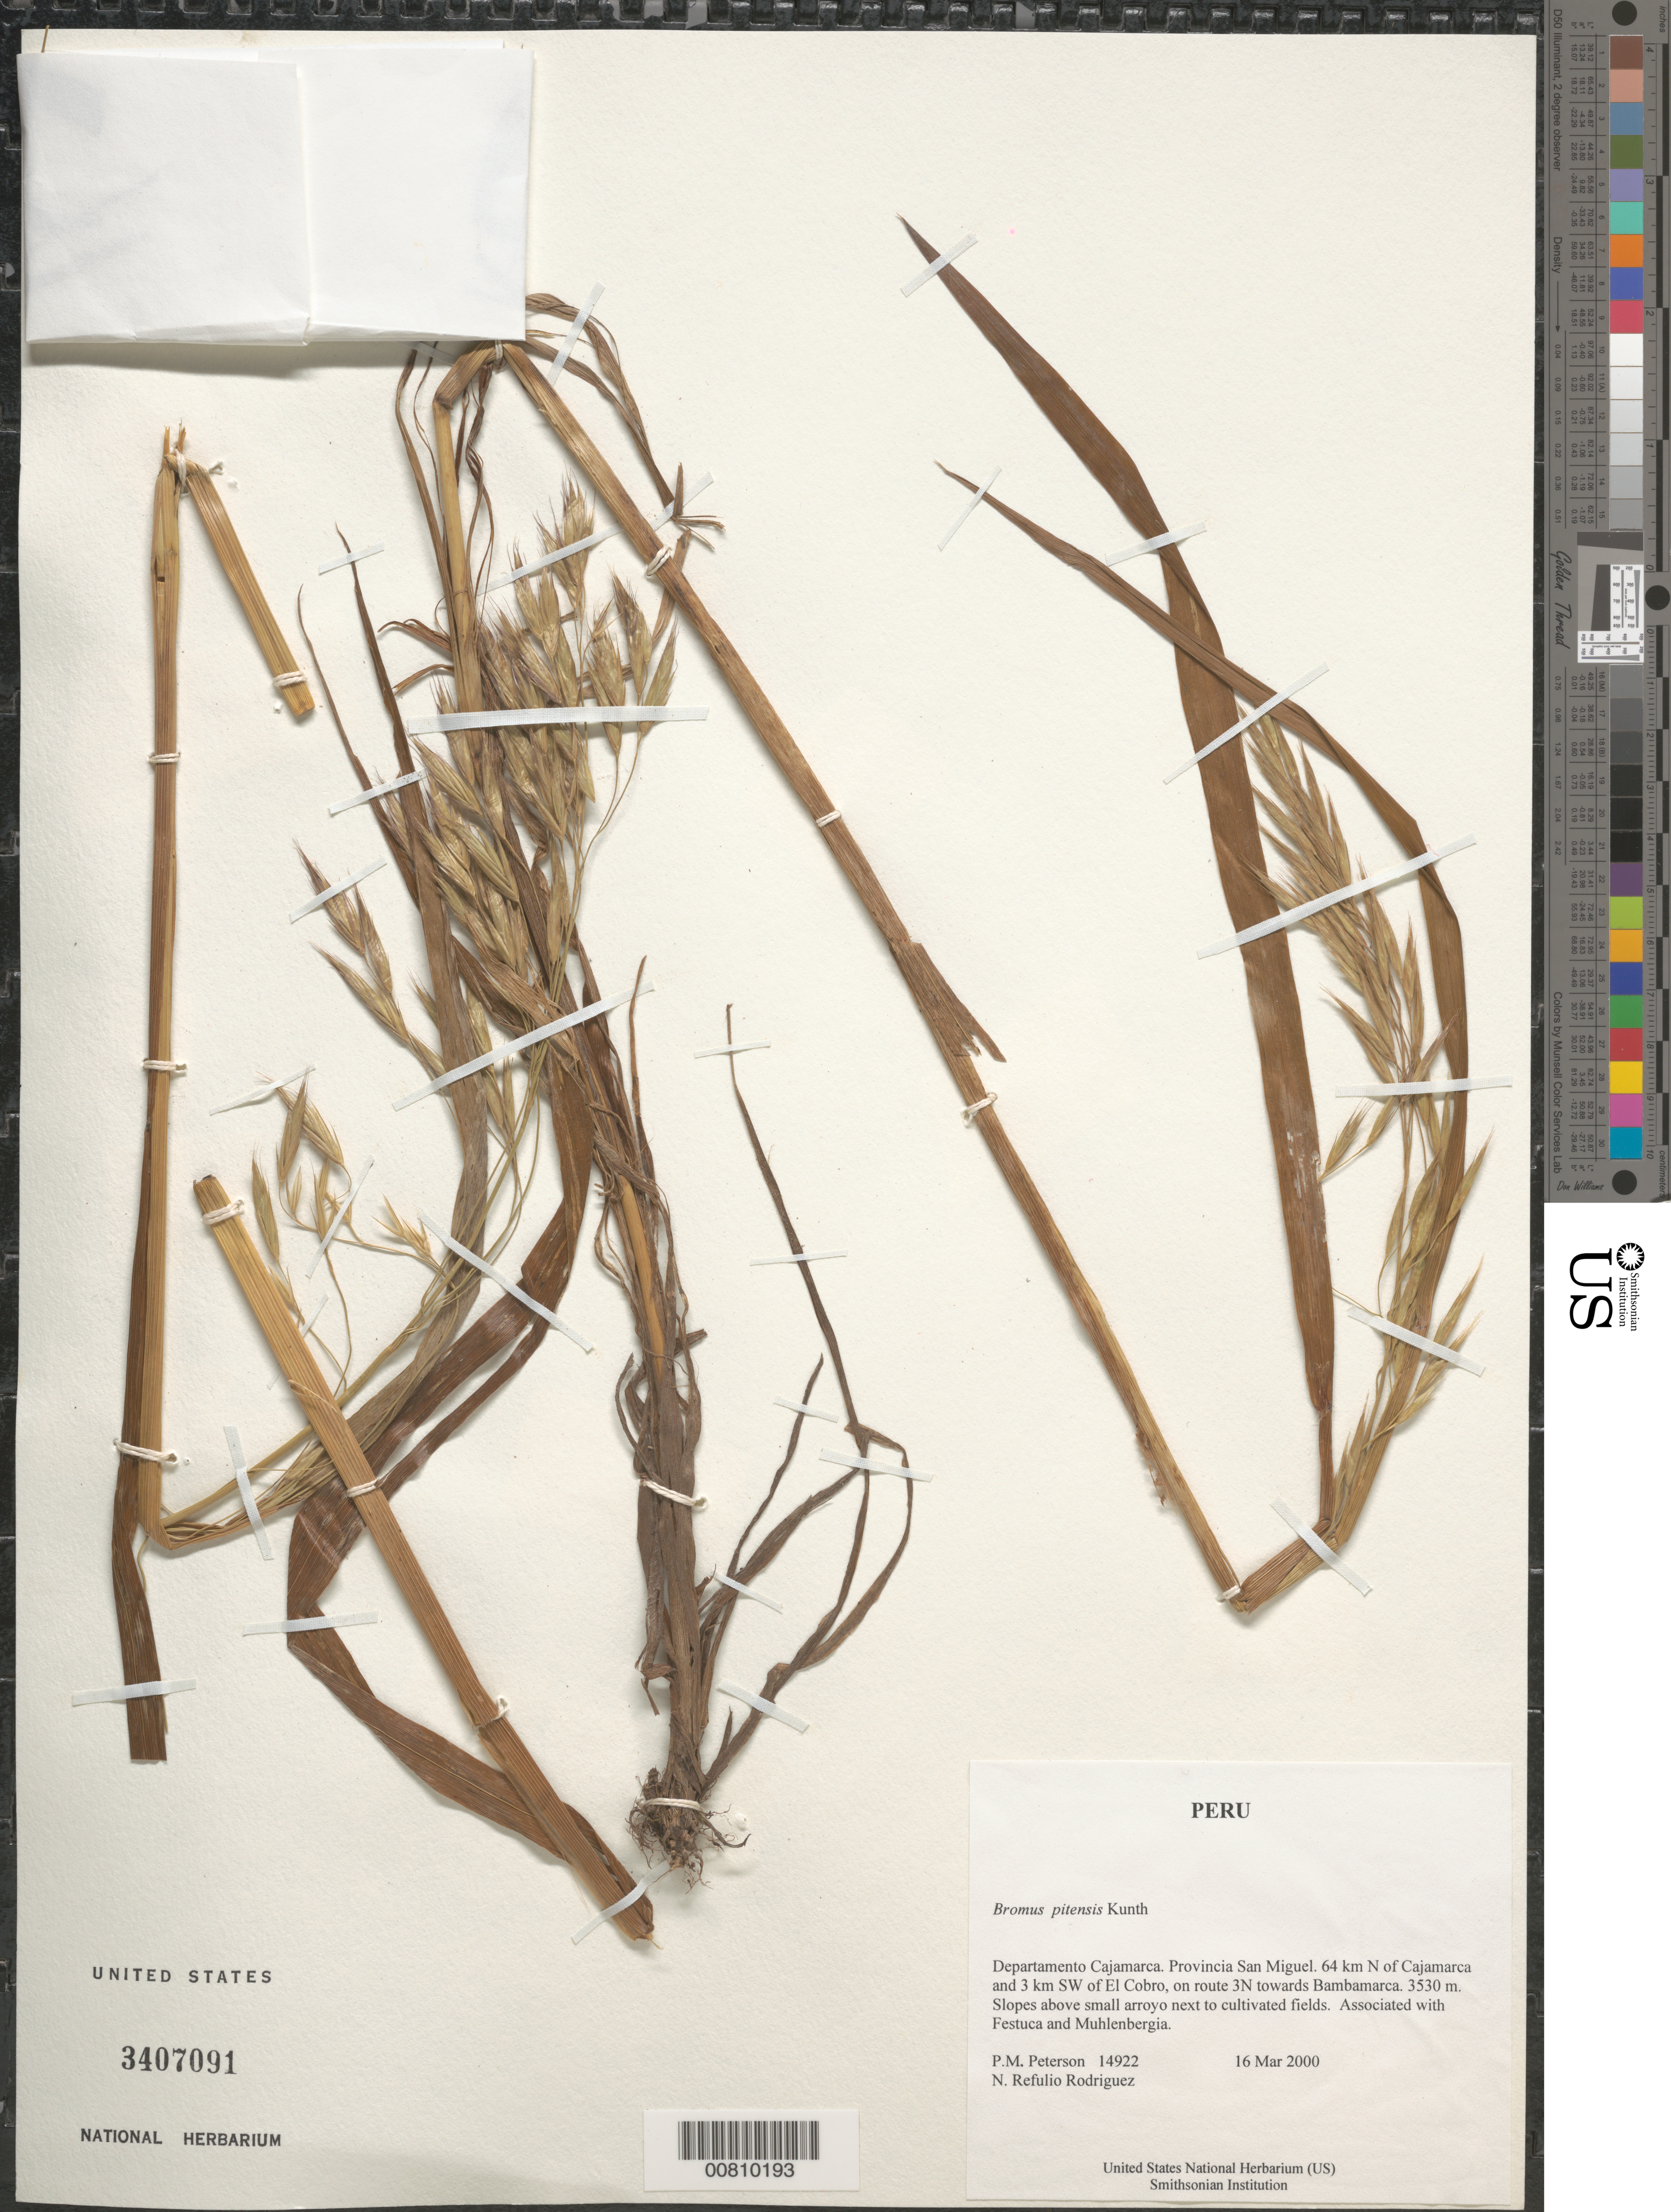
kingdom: Plantae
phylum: Tracheophyta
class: Liliopsida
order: Poales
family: Poaceae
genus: Bromus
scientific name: Bromus pitensis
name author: Kunth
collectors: P. M. Peterson & N. Refulio-Rodríguez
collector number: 14922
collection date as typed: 16 Mar 2000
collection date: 2000-03-16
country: Peru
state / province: Cajamarca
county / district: San Miguel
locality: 64 km N of Cajamarca and 3 km SW of El Cobro, on route 3N towards Bambamarca.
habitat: Slopes above small arroyo next to cultivated fields. Associated with Festuca and Muhlenbergia.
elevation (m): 3530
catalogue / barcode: US 3407091